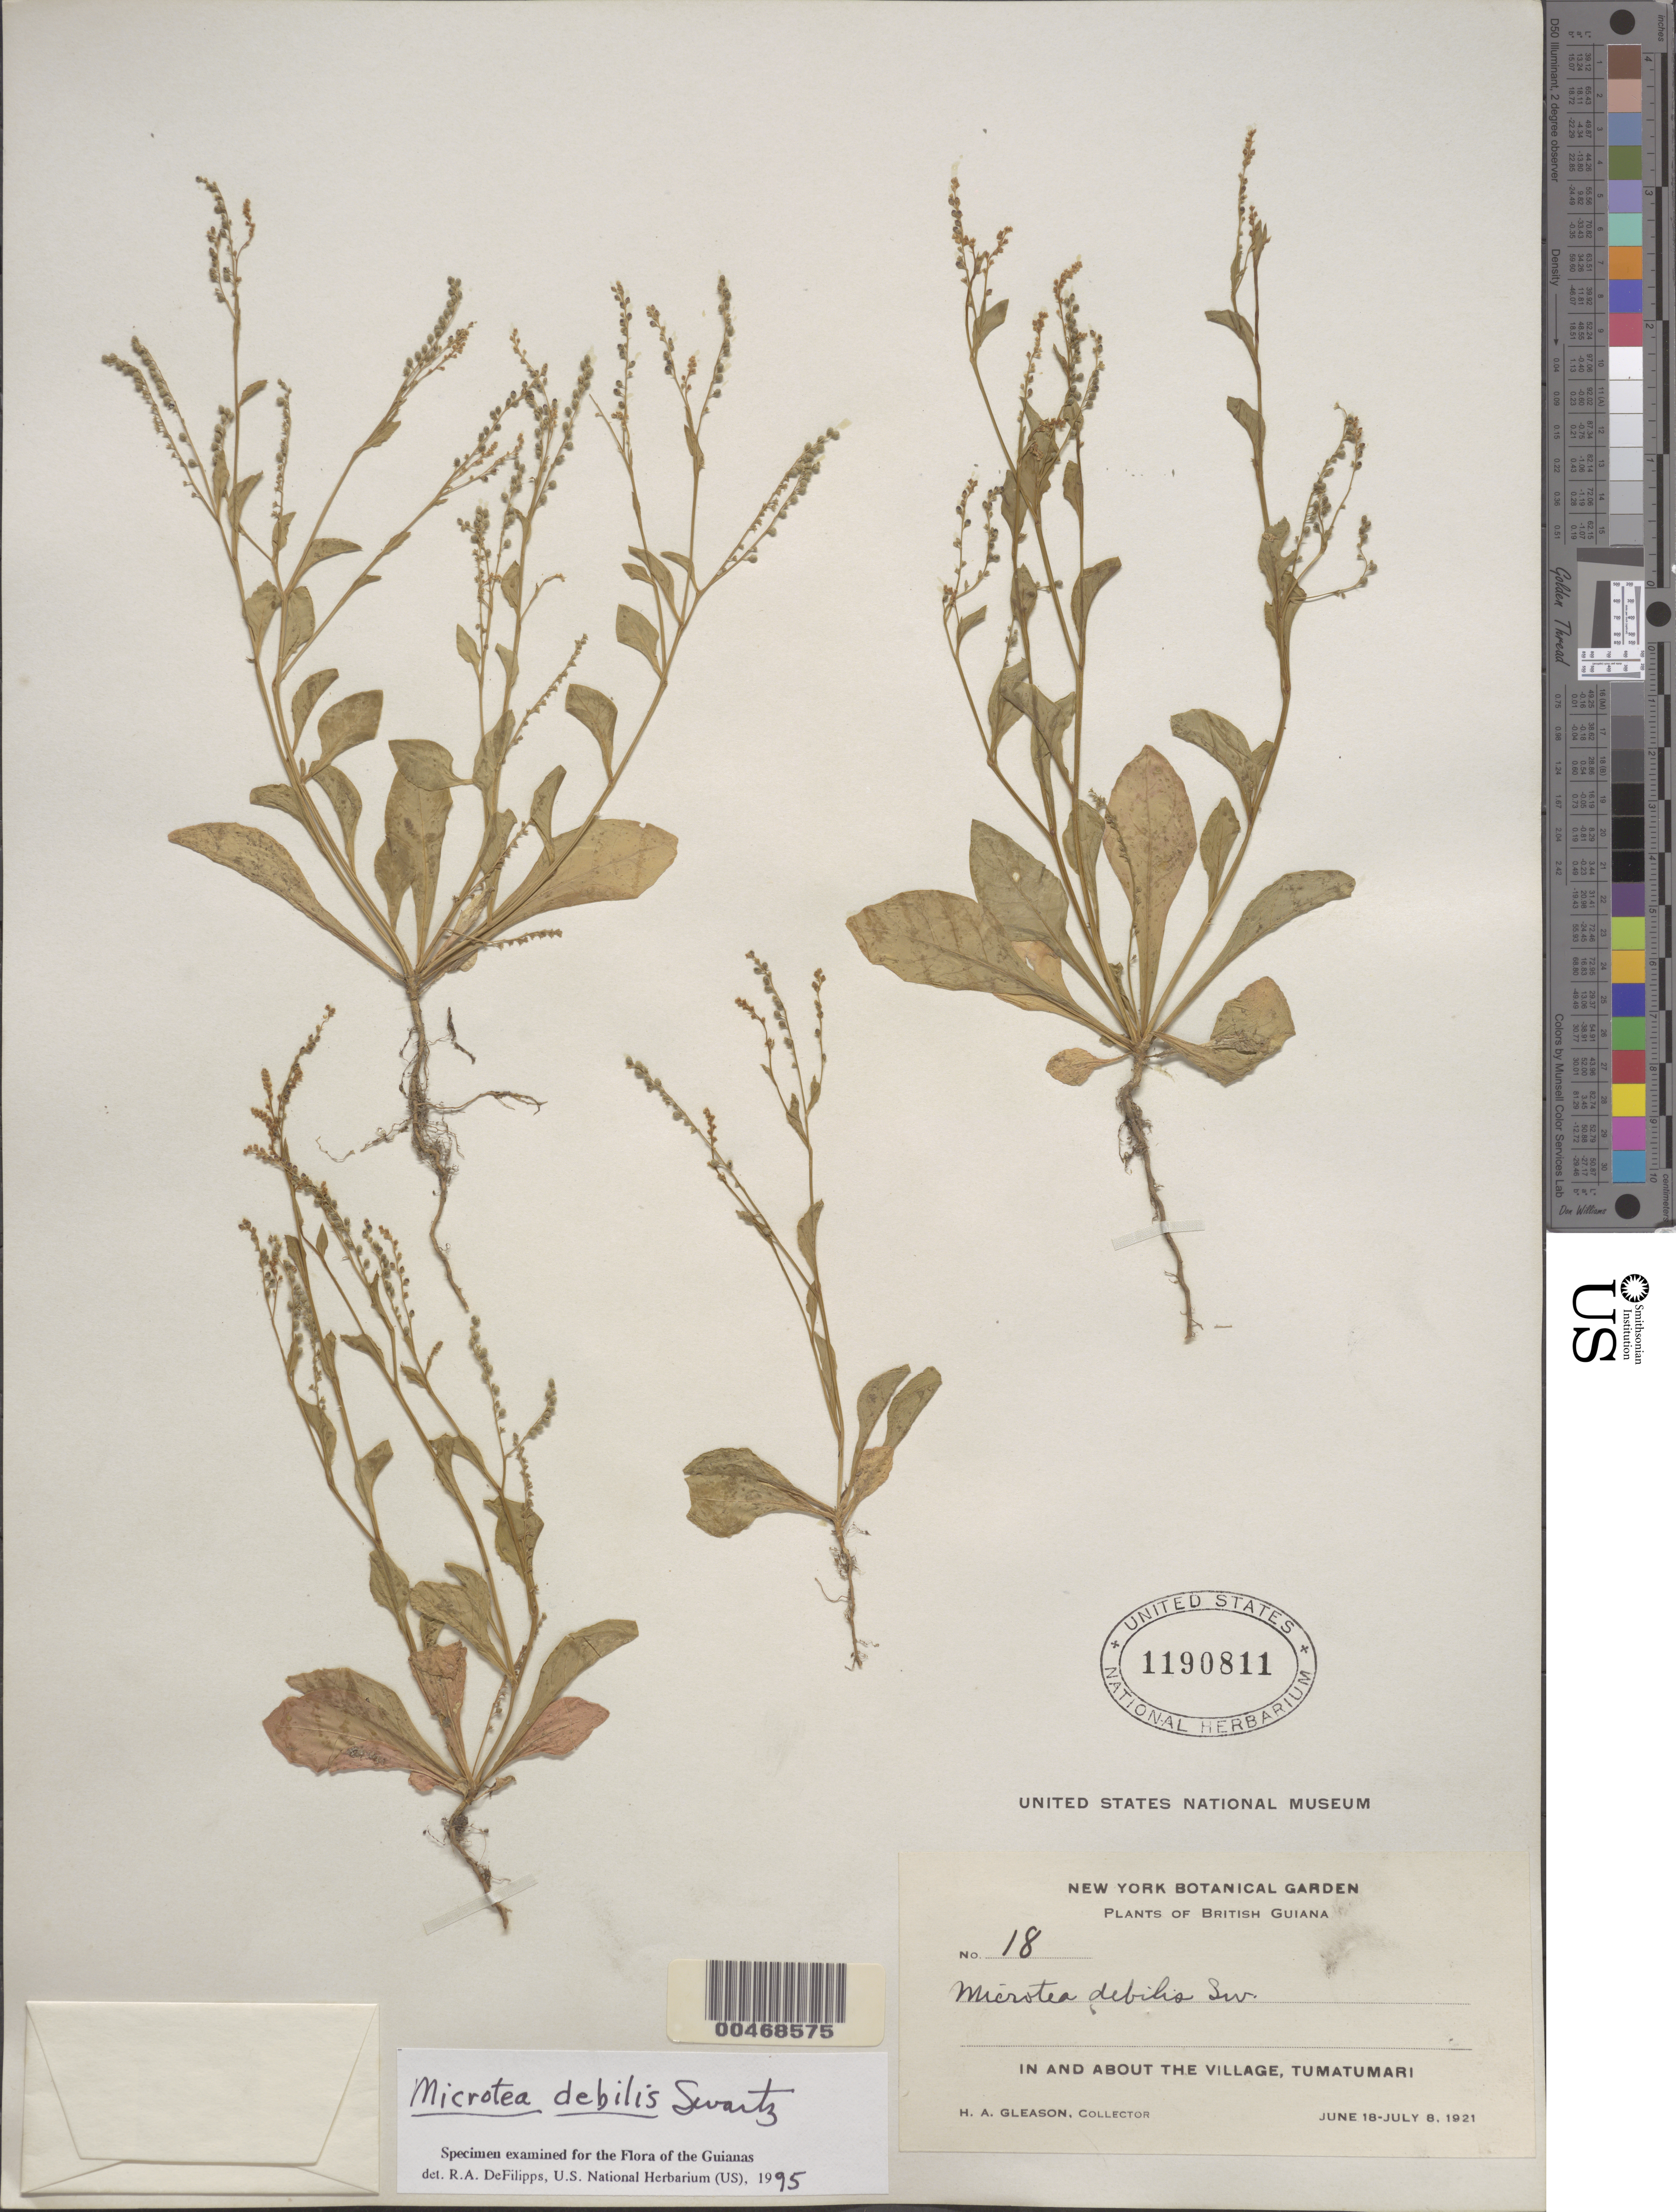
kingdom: Plantae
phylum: Tracheophyta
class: Magnoliopsida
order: Caryophyllales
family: Microteaceae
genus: Microtea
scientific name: Microtea debilis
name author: Sw.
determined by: DeFilipps, R. A.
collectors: H. A. Gleason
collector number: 18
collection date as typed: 8 Jul 1921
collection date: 1921-07-08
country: United States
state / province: California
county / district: Riverside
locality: San Jacinto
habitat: In and about village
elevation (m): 1585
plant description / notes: NY, US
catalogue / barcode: US 1190811